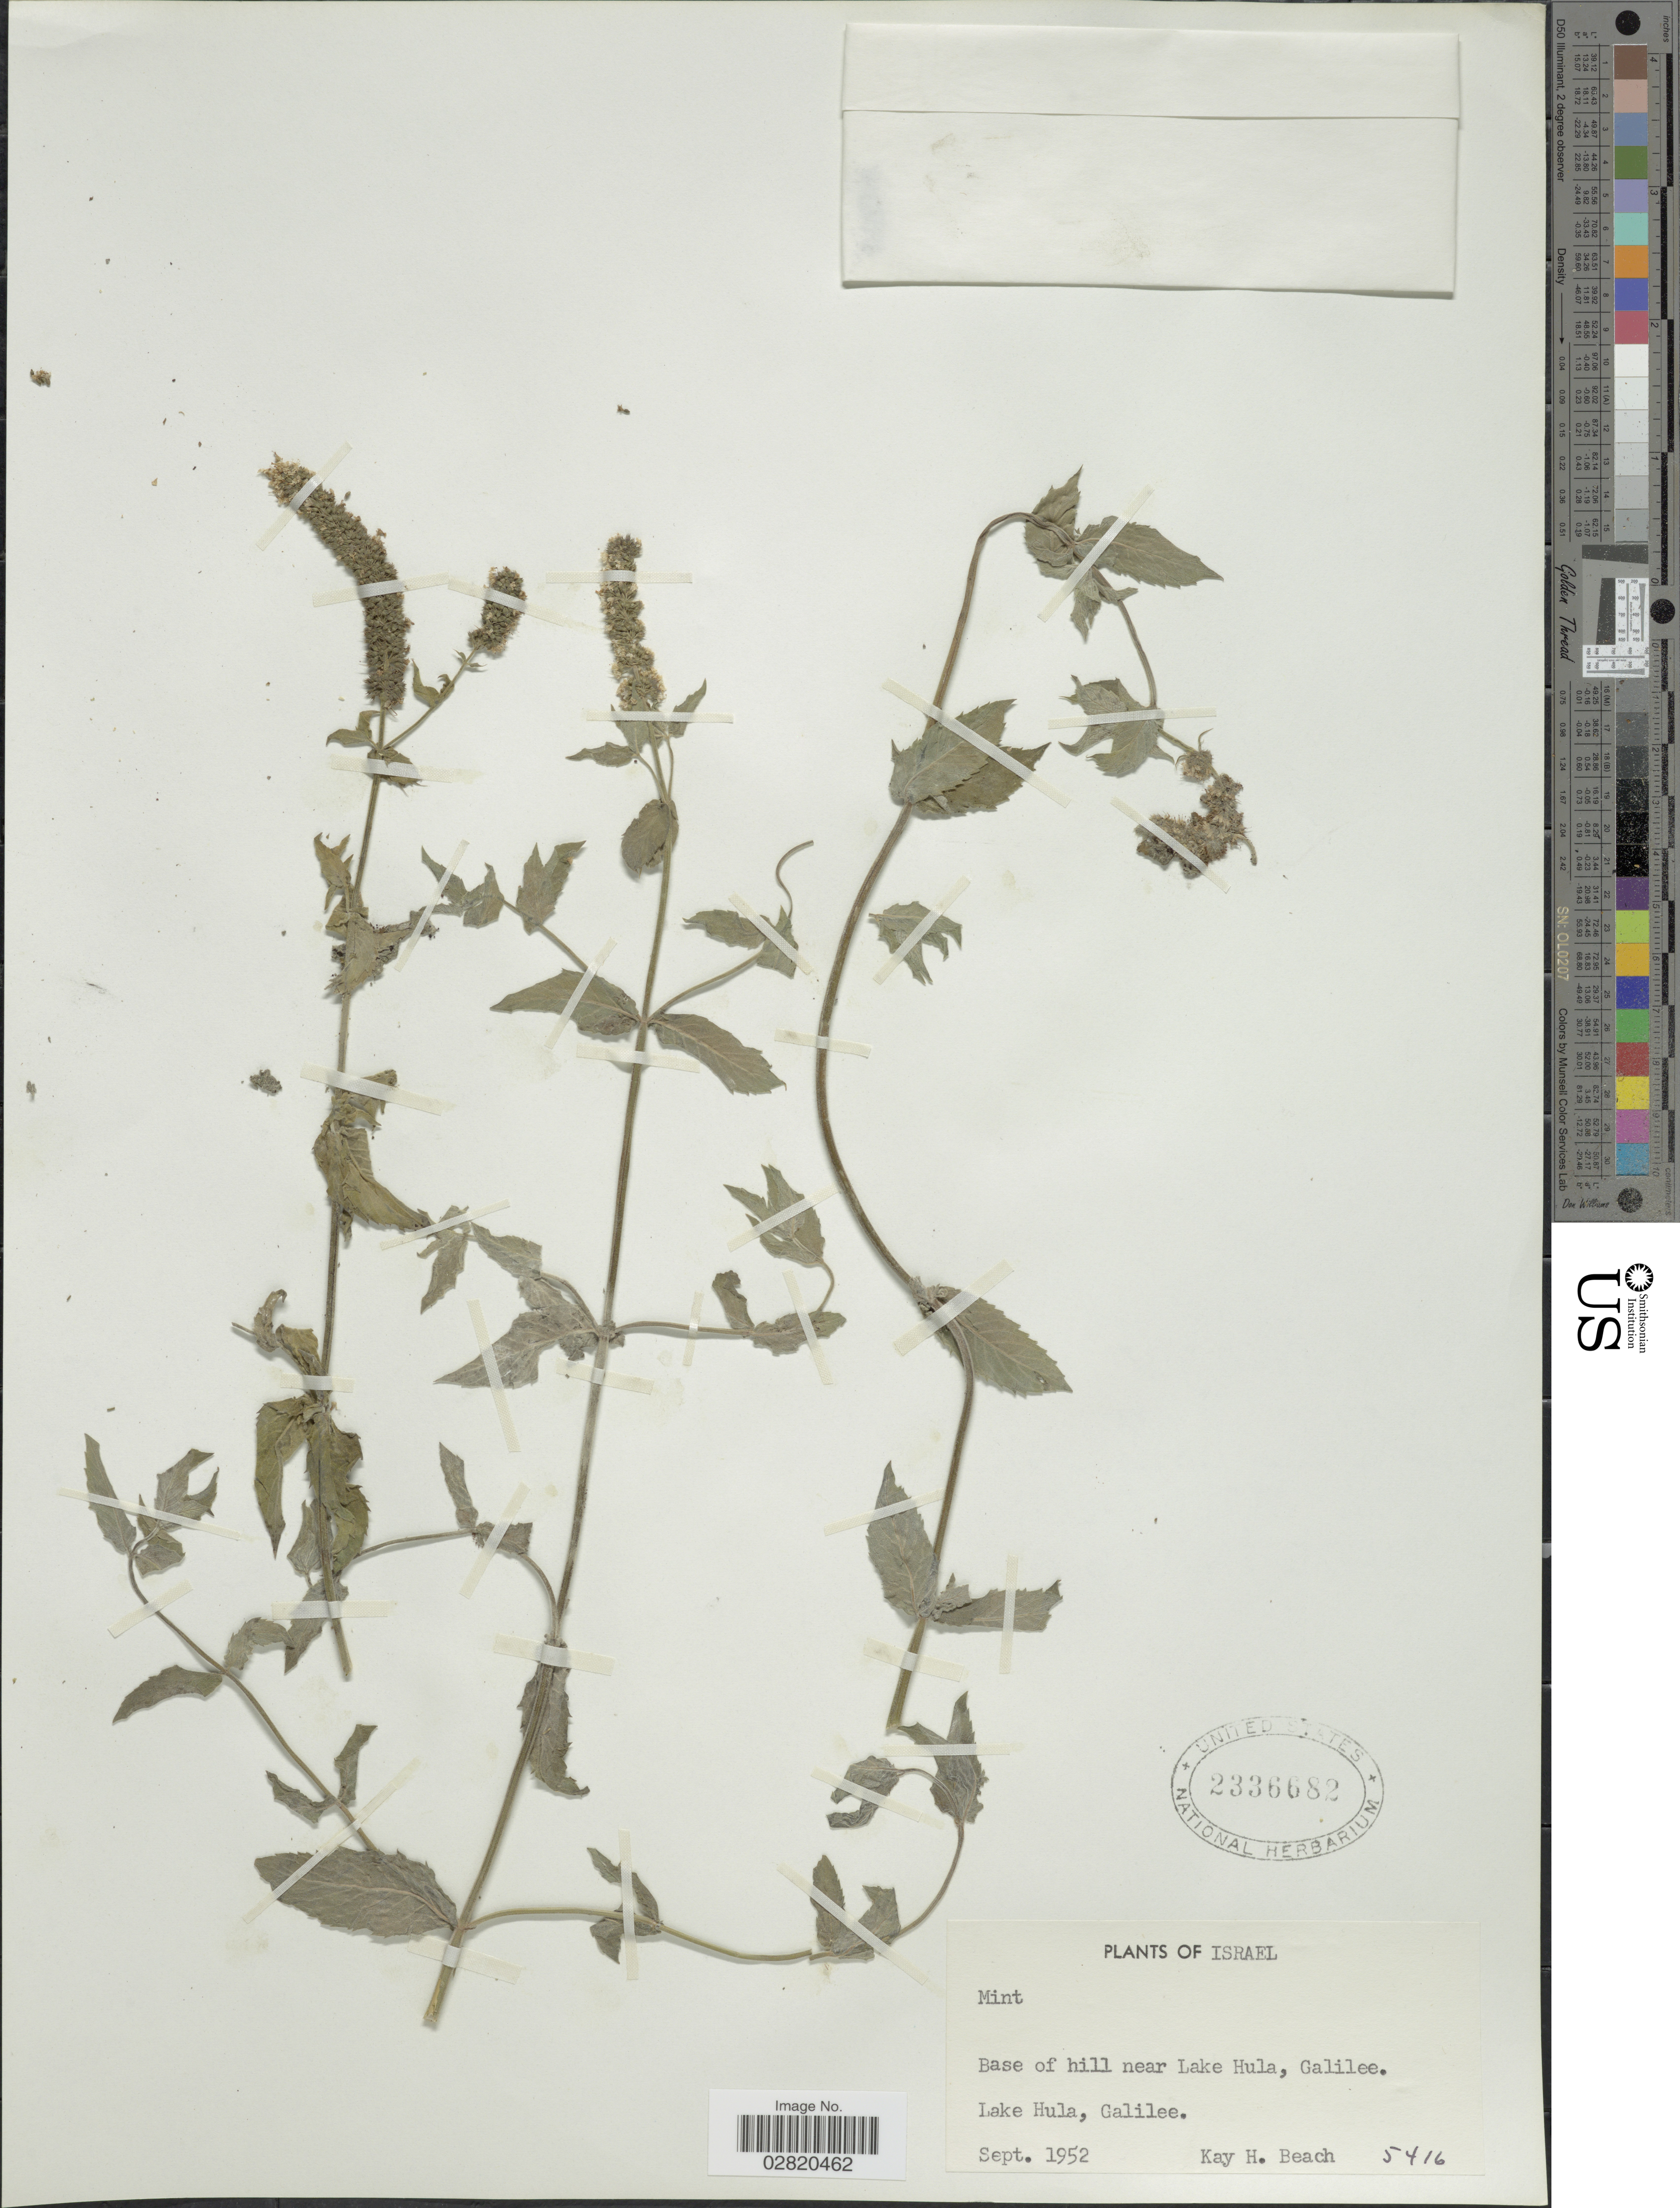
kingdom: Plantae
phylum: Tracheophyta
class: Magnoliopsida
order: Lamiales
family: Lamiaceae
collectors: K. H. Beach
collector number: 5416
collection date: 1952-09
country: Israel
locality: Base of hill near Lake Hula, Galilee. Lake Hula.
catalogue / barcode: US 2336682